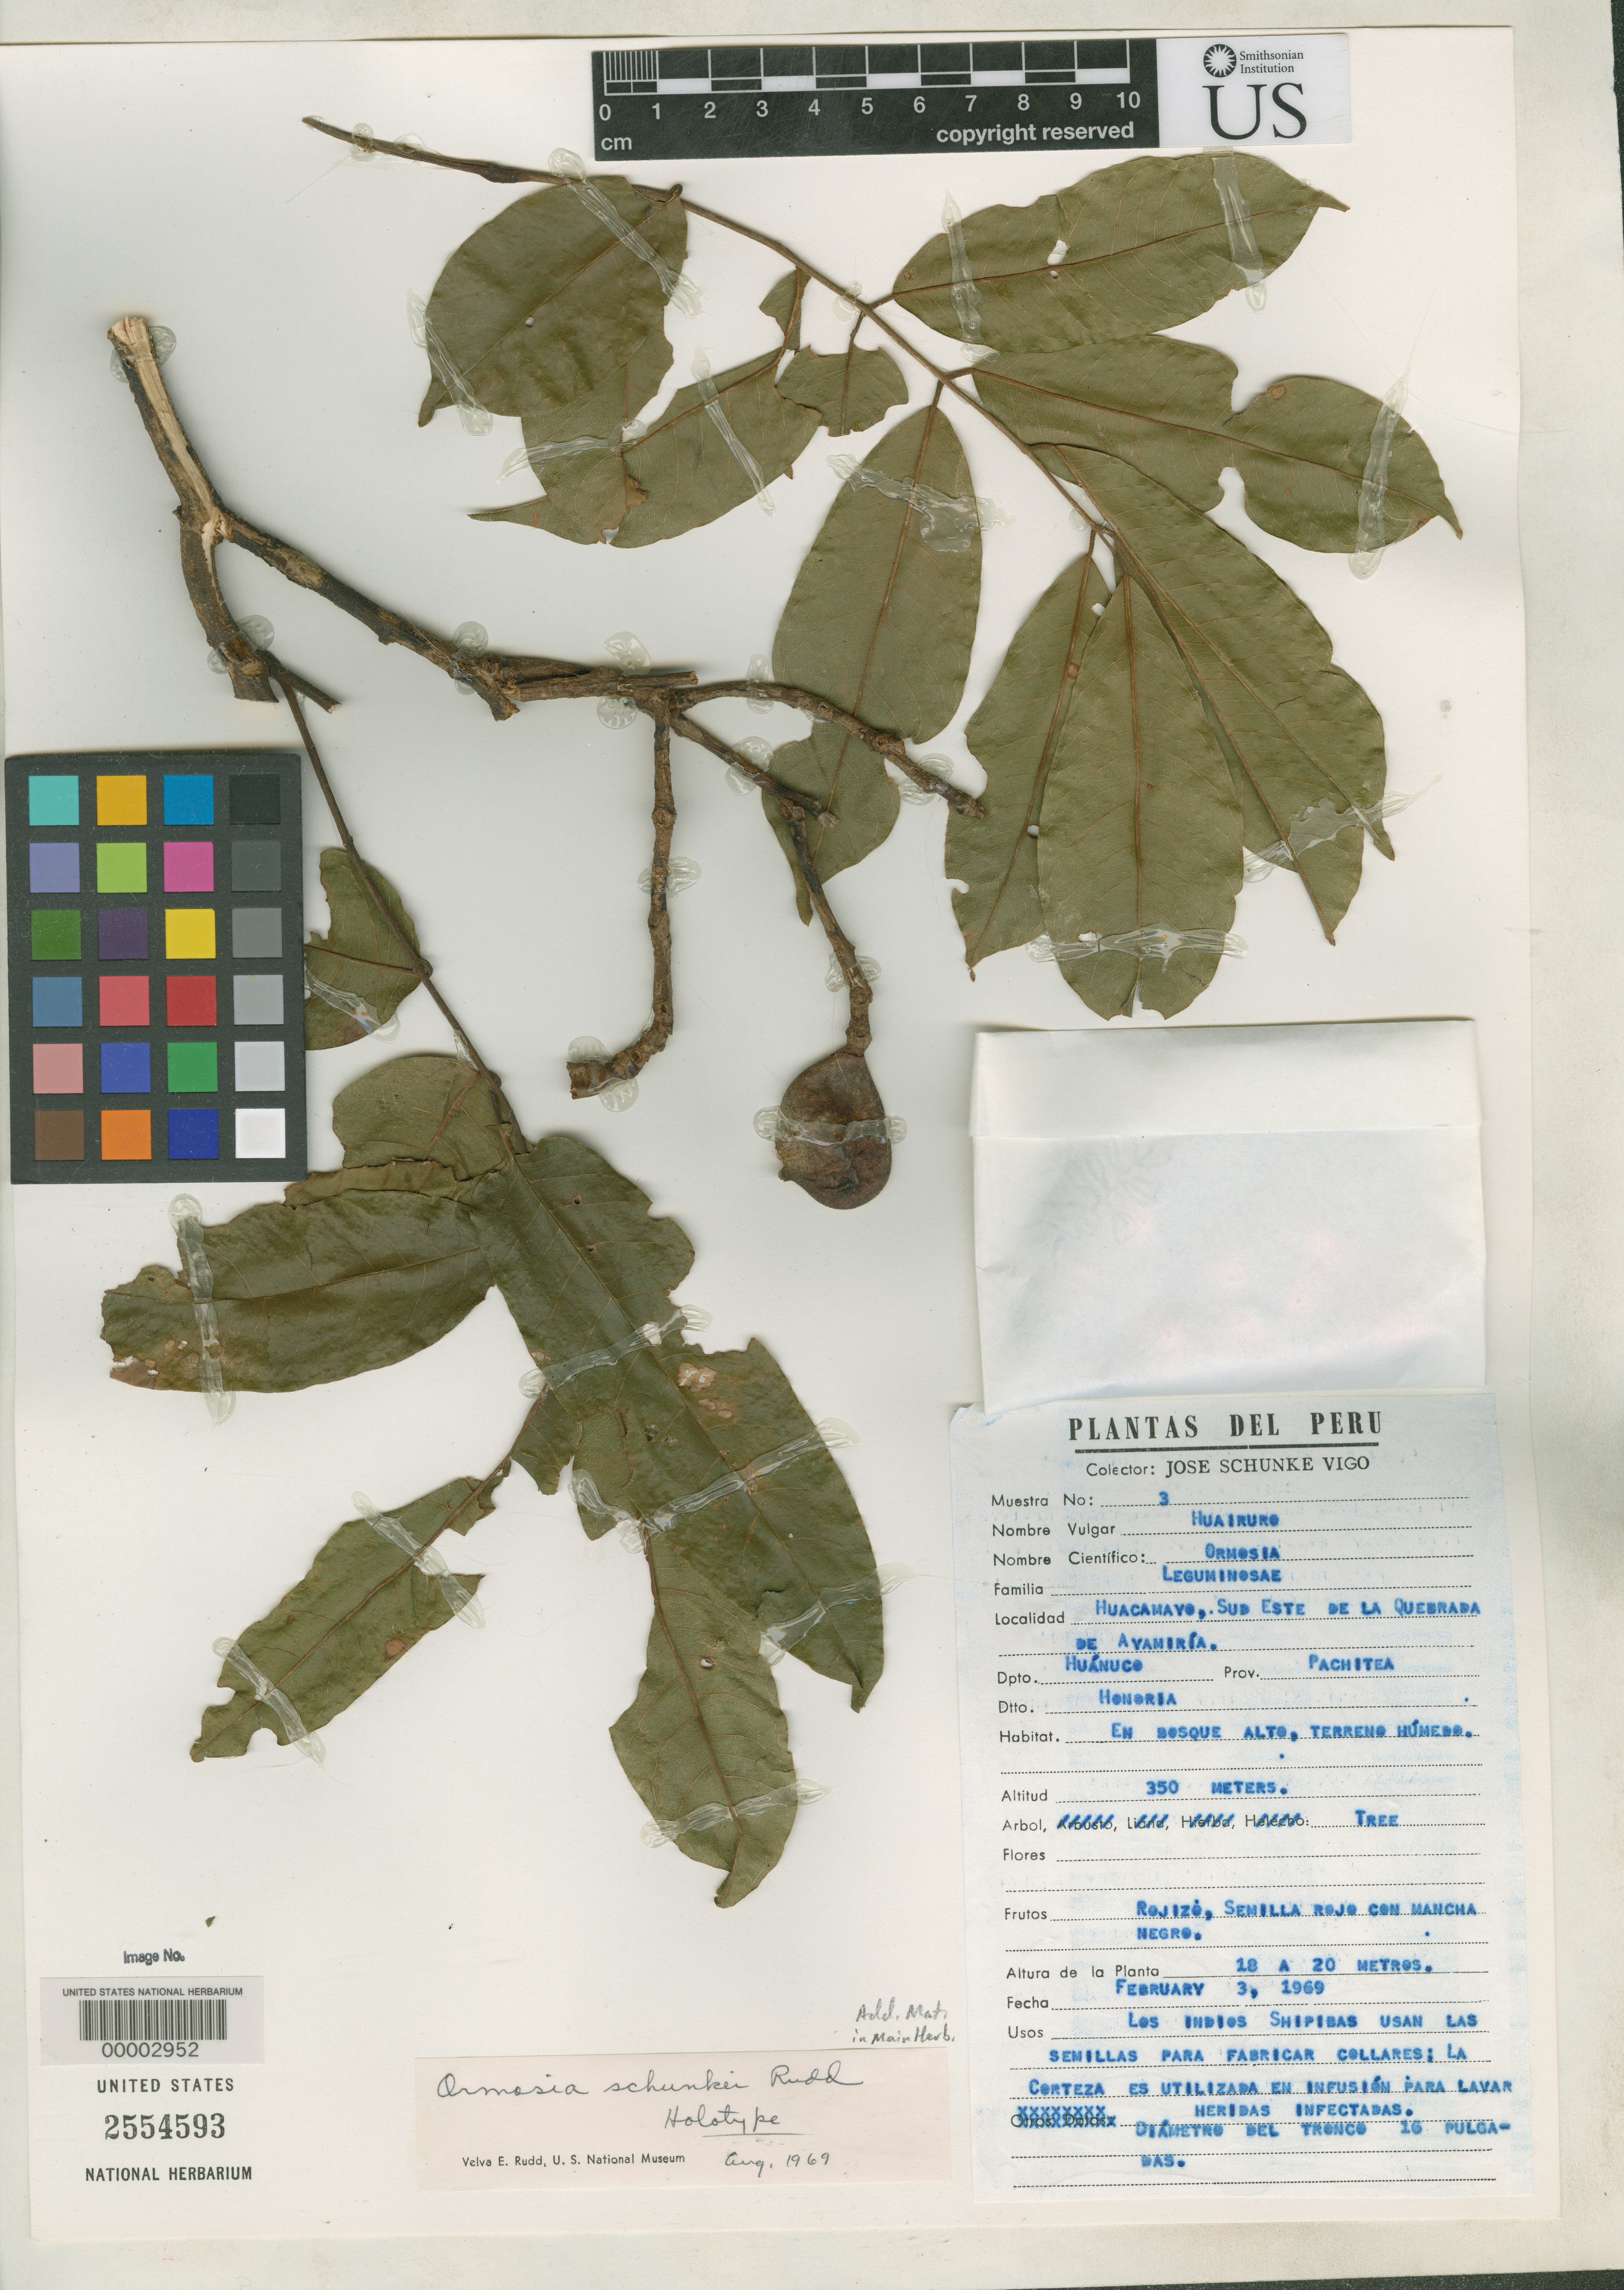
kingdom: Plantae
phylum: Tracheophyta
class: Magnoliopsida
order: Fabales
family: Fabaceae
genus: Ormosia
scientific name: Ormosia schunkei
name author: Rudd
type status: Holotype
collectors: J. Schunke Vigo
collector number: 3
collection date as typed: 03 Feb 1969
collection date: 1969-02-03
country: Peru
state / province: Huánuco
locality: SE of Quebrada de Ayamiria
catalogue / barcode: US 2554593